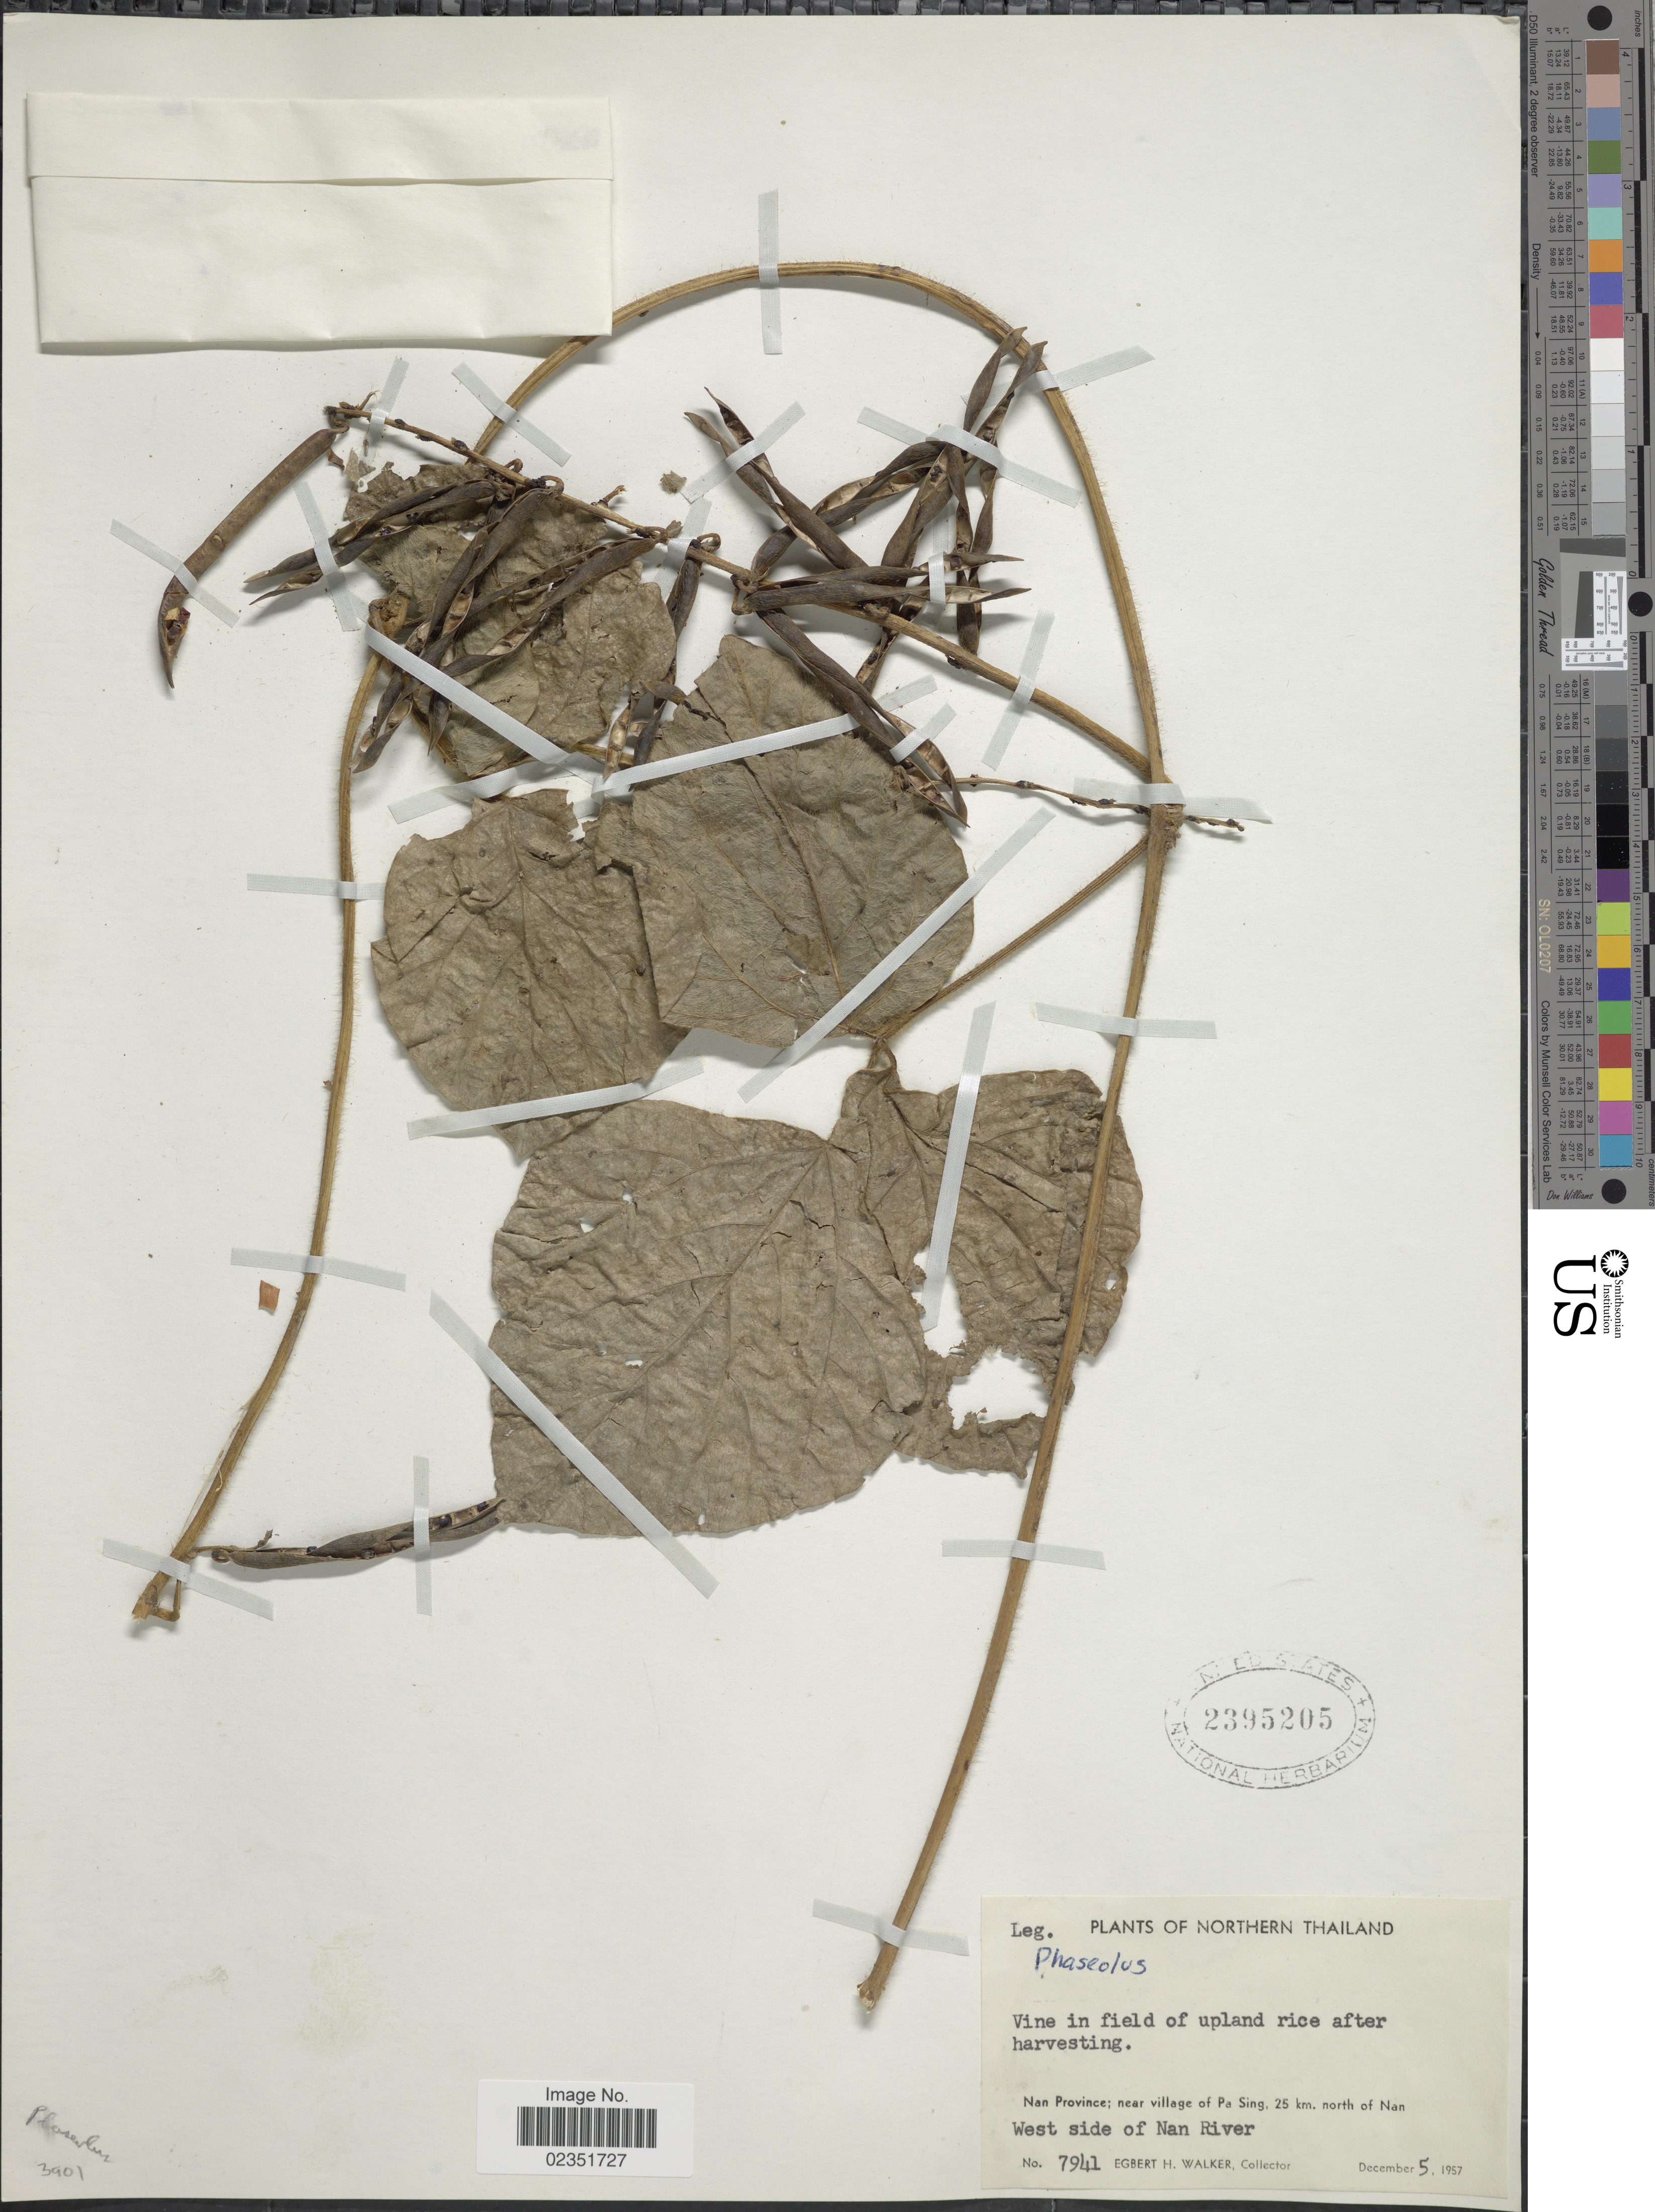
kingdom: Plantae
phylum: Tracheophyta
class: Magnoliopsida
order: Fabales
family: Fabaceae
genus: Phaseolus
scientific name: Phaseolus sp.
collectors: E. H. Walker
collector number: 7941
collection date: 1957-12-05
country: Thailand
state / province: Nan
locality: Nan Province; near village of Pa Sing, 25 km. north of Nan, West side of Nan River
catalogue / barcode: US 2395205